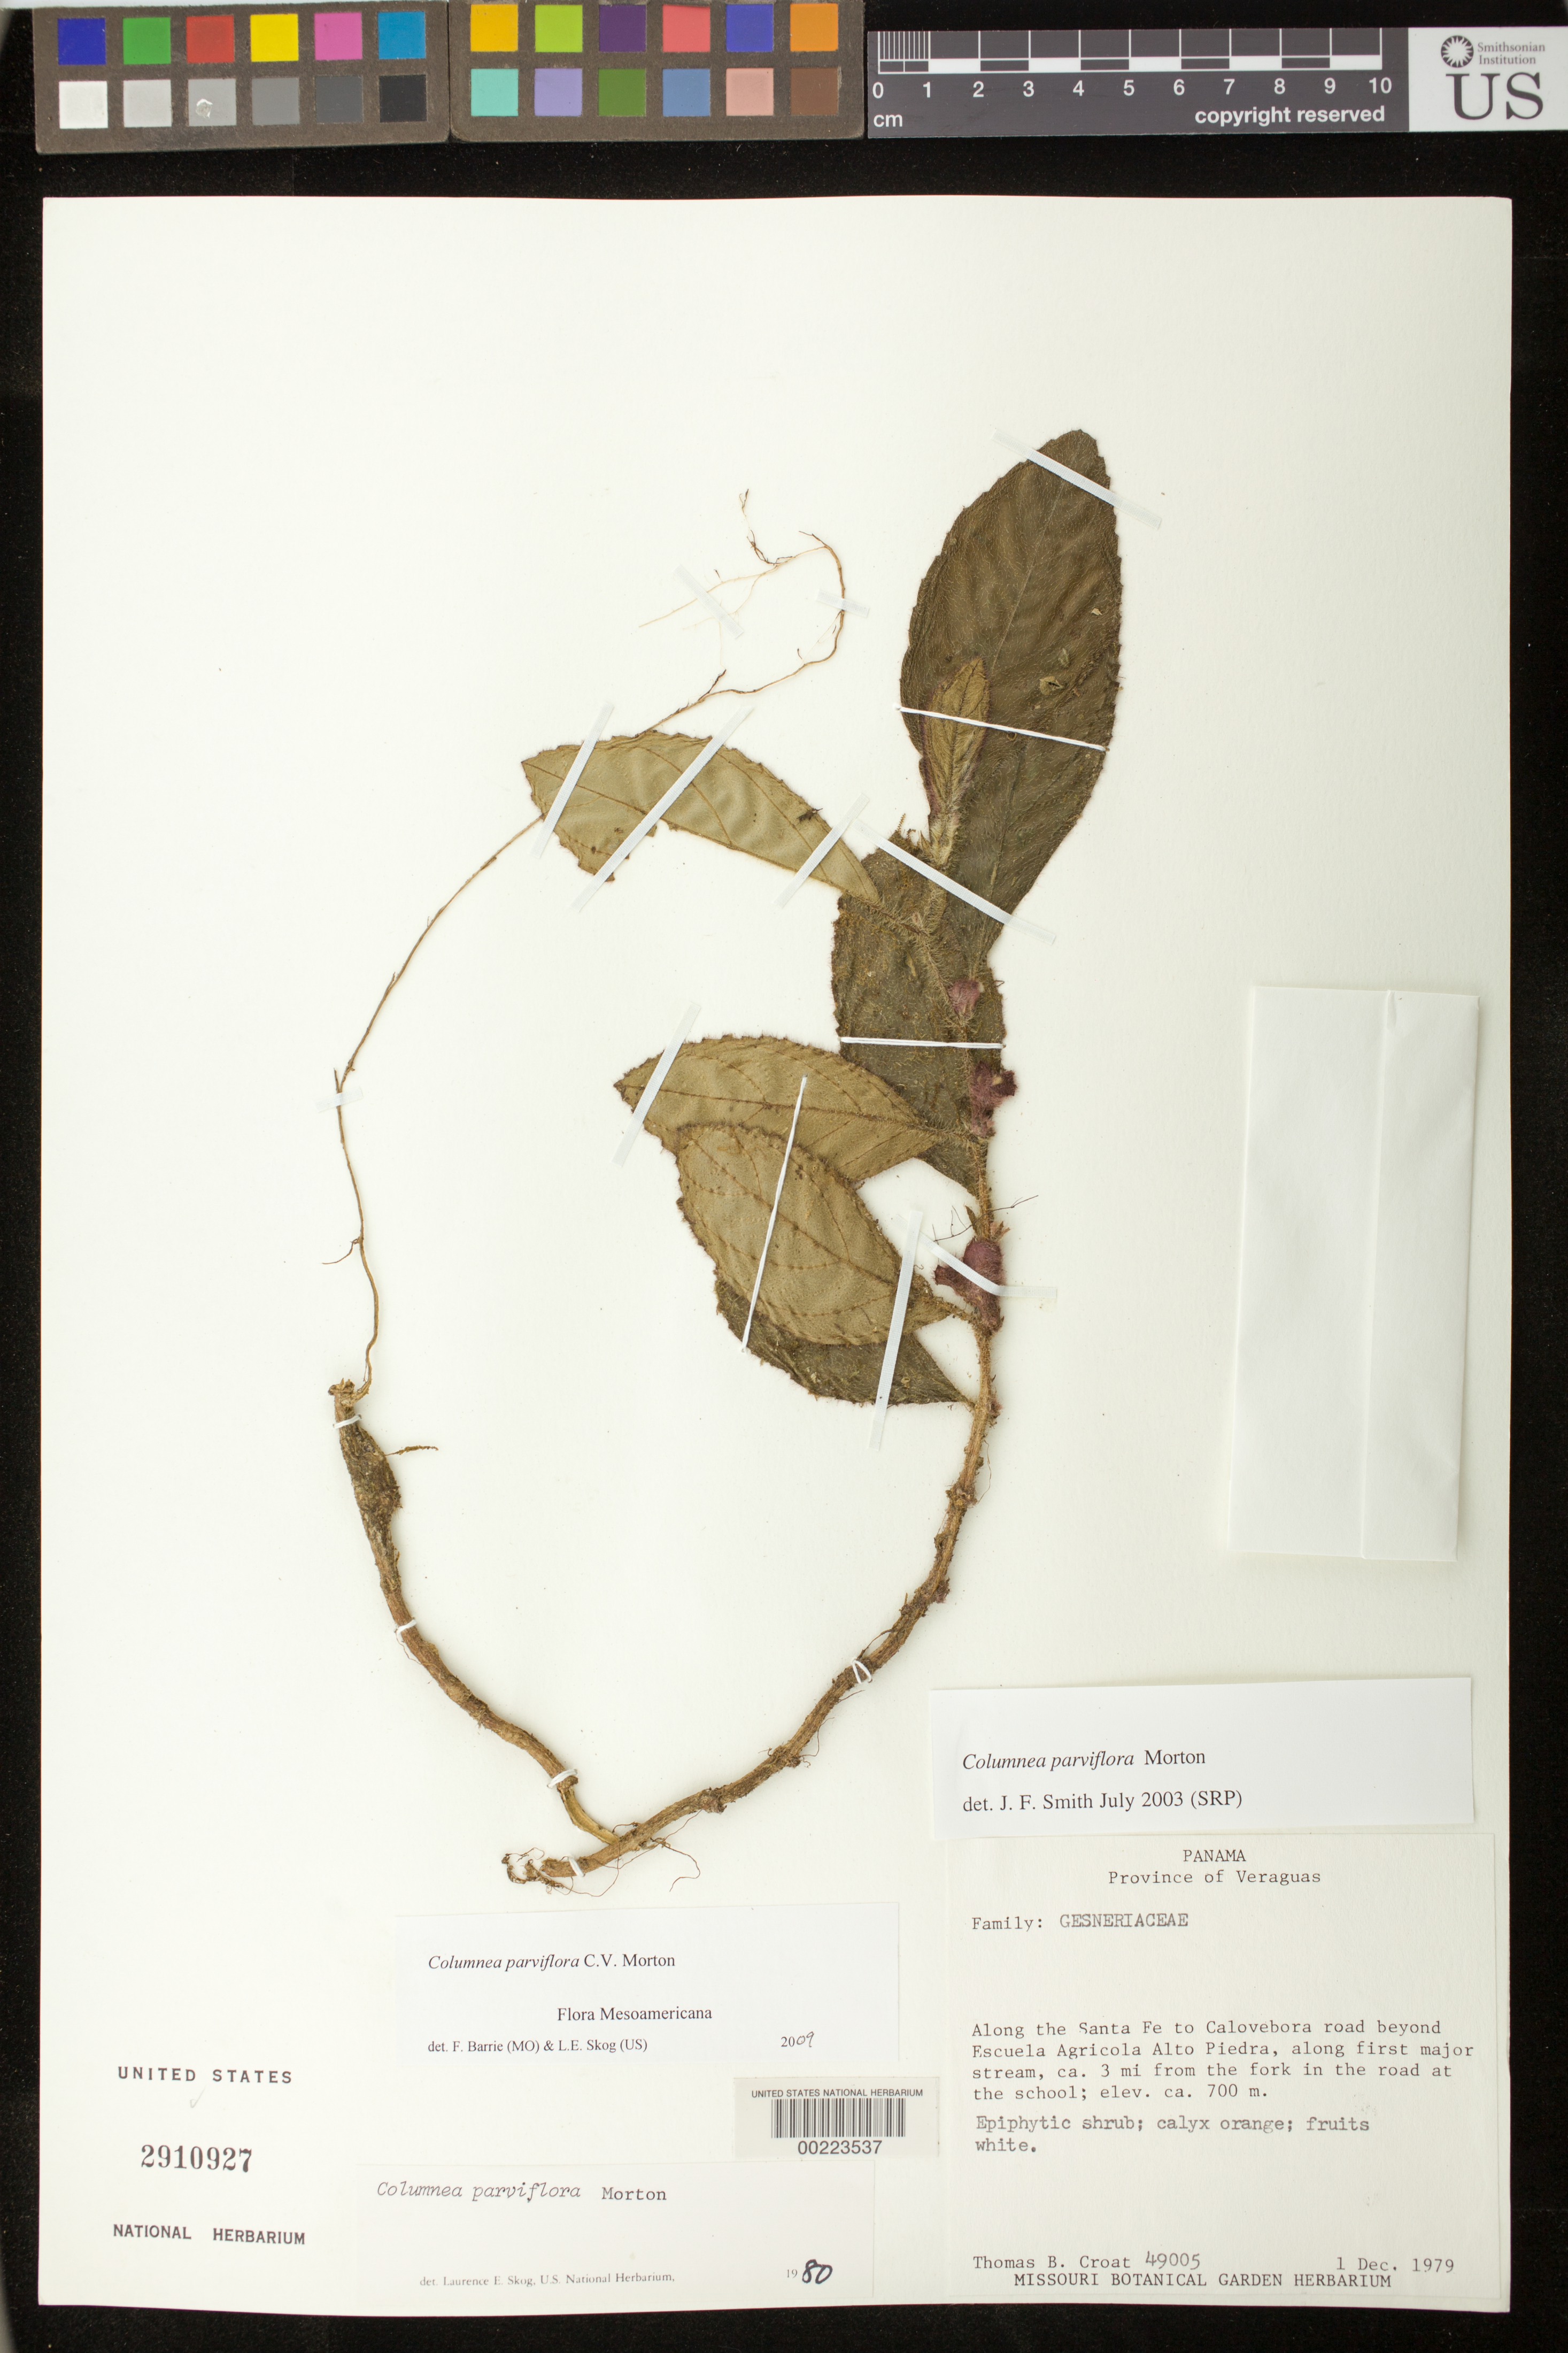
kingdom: Plantae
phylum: Tracheophyta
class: Magnoliopsida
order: Lamiales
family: Gesneriaceae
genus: Columnea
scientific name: Columnea herthae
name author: Mansf.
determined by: Clark, J. L.; Skog, Laurence E.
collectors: T. B. Croat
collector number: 49005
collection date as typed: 01 Dec 1979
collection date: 1979-12-01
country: Panama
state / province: Veraguas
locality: Along the Santa Fe to Calovebora road beyond Escuela Agricola Alto Piedra, along the first major stream, ca 3 mi from fork ...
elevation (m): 700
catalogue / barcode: US 2910927